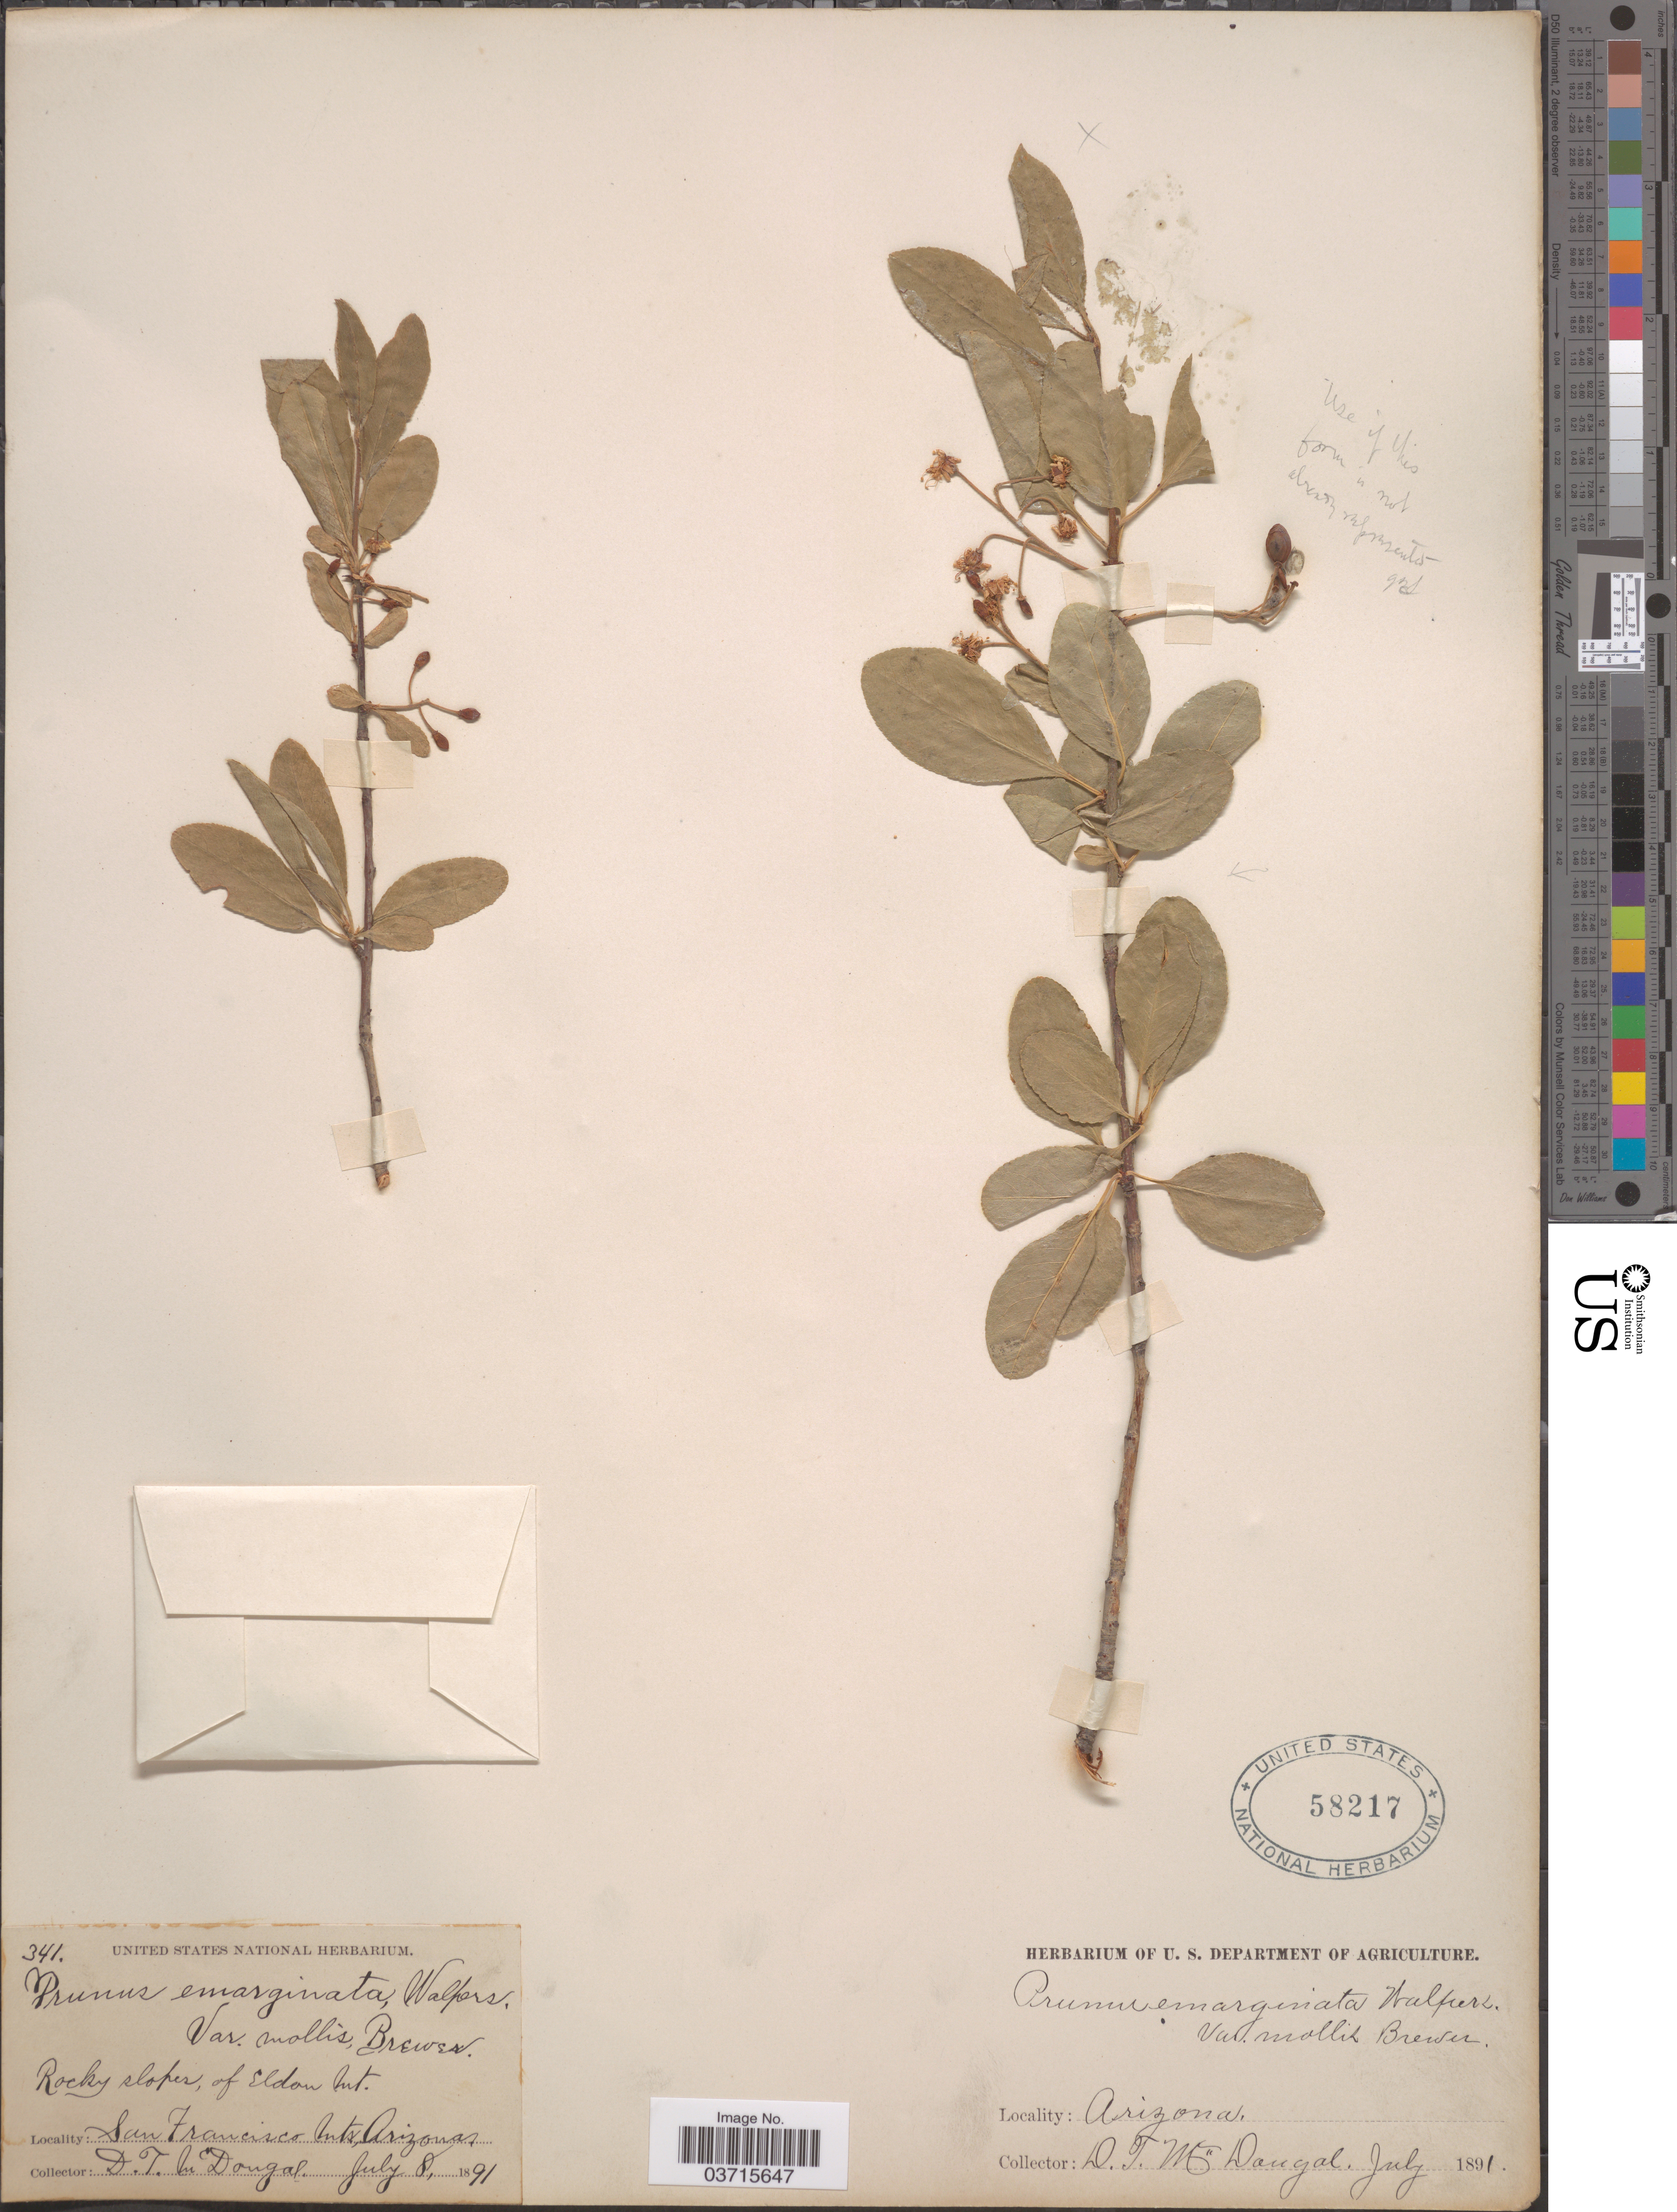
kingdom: Plantae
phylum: Tracheophyta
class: Magnoliopsida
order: Rosales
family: Rosaceae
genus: Prunus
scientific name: Prunus emarginata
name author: (Douglas ex Hook.) Eaton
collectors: D. McDougal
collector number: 341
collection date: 1891-07-08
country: United States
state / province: Arizona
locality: Rocky slopes, of Eldon Mt. San Francisco Mts.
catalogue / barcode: US 58217